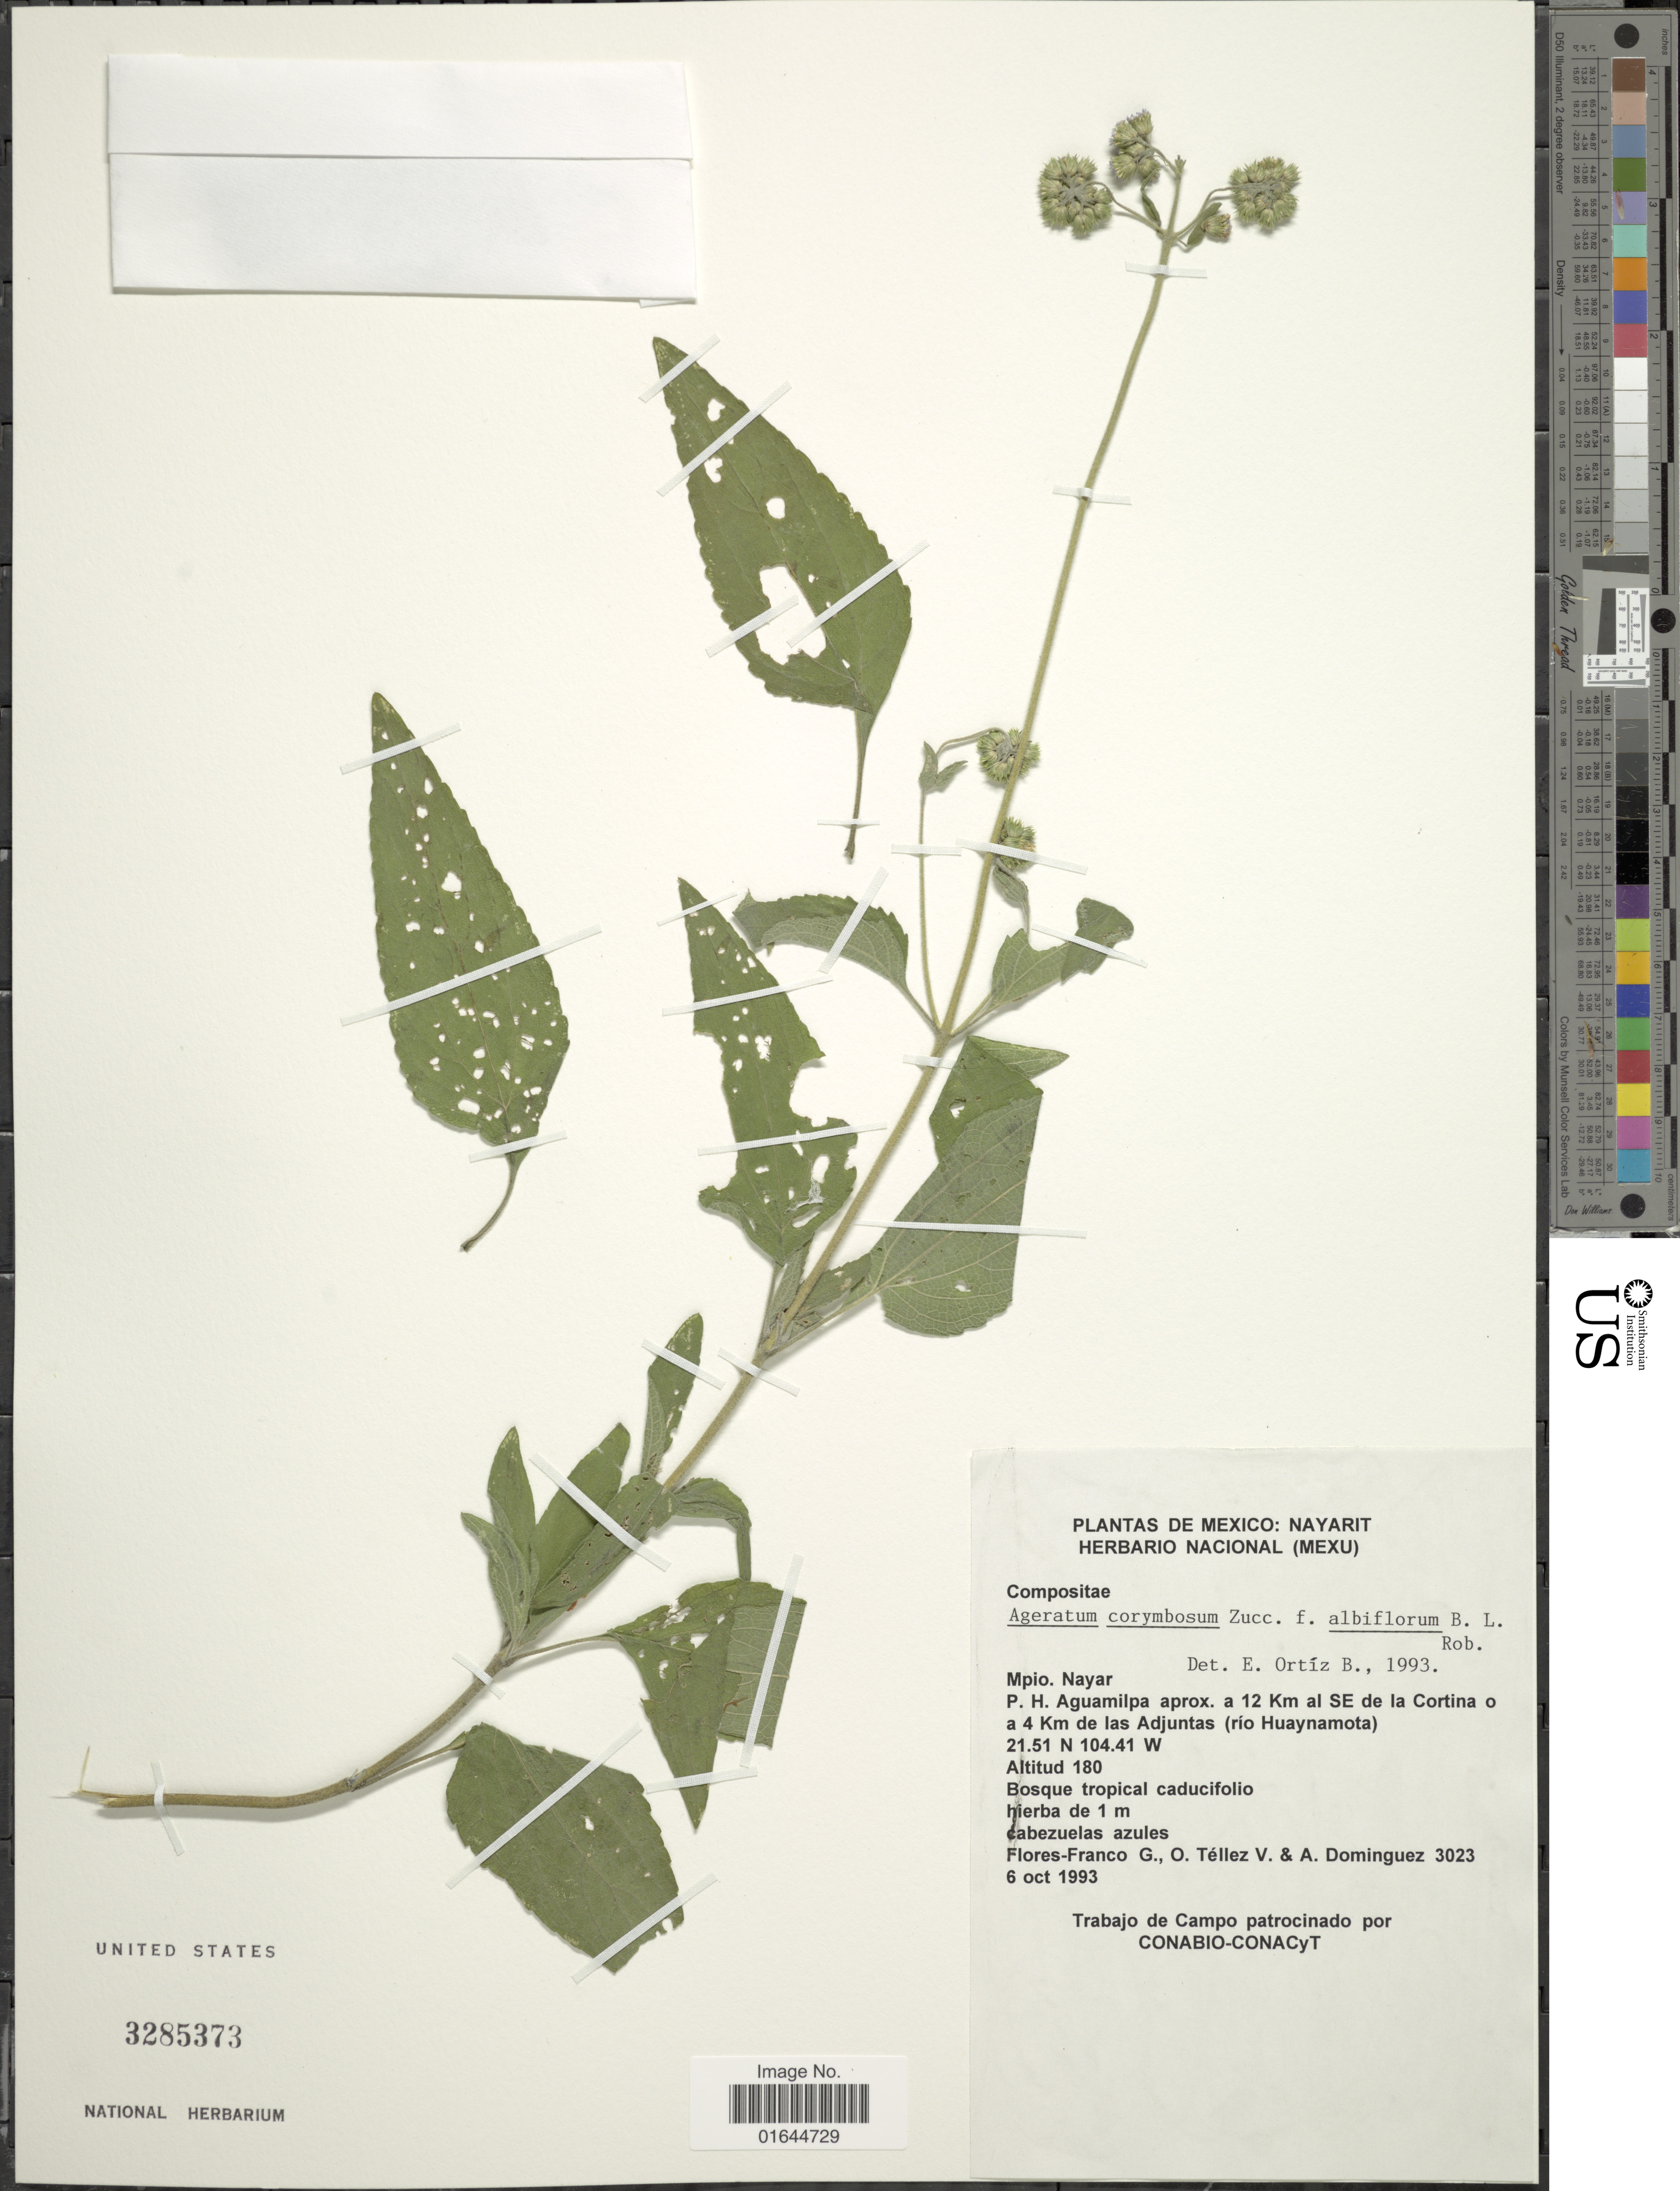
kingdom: Plantae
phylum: Tracheophyta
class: Magnoliopsida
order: Asterales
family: Asteraceae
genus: Ageratum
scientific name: Ageratum corymbosum f. salicifolium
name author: (Hemsl.) M.F. Johnson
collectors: G. Flores F., O. Téllez V. & A. Dominguez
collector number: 3023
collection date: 1993-10-06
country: Mexico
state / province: Nayarit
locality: Mexico, Nayarit, Mpio. Nayar, P.H. Aguamilpa, aporx. a 12 Km al SE de la Cortina oa 4 Km de las Adjuntas (río Huaynamota).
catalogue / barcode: US 3285373